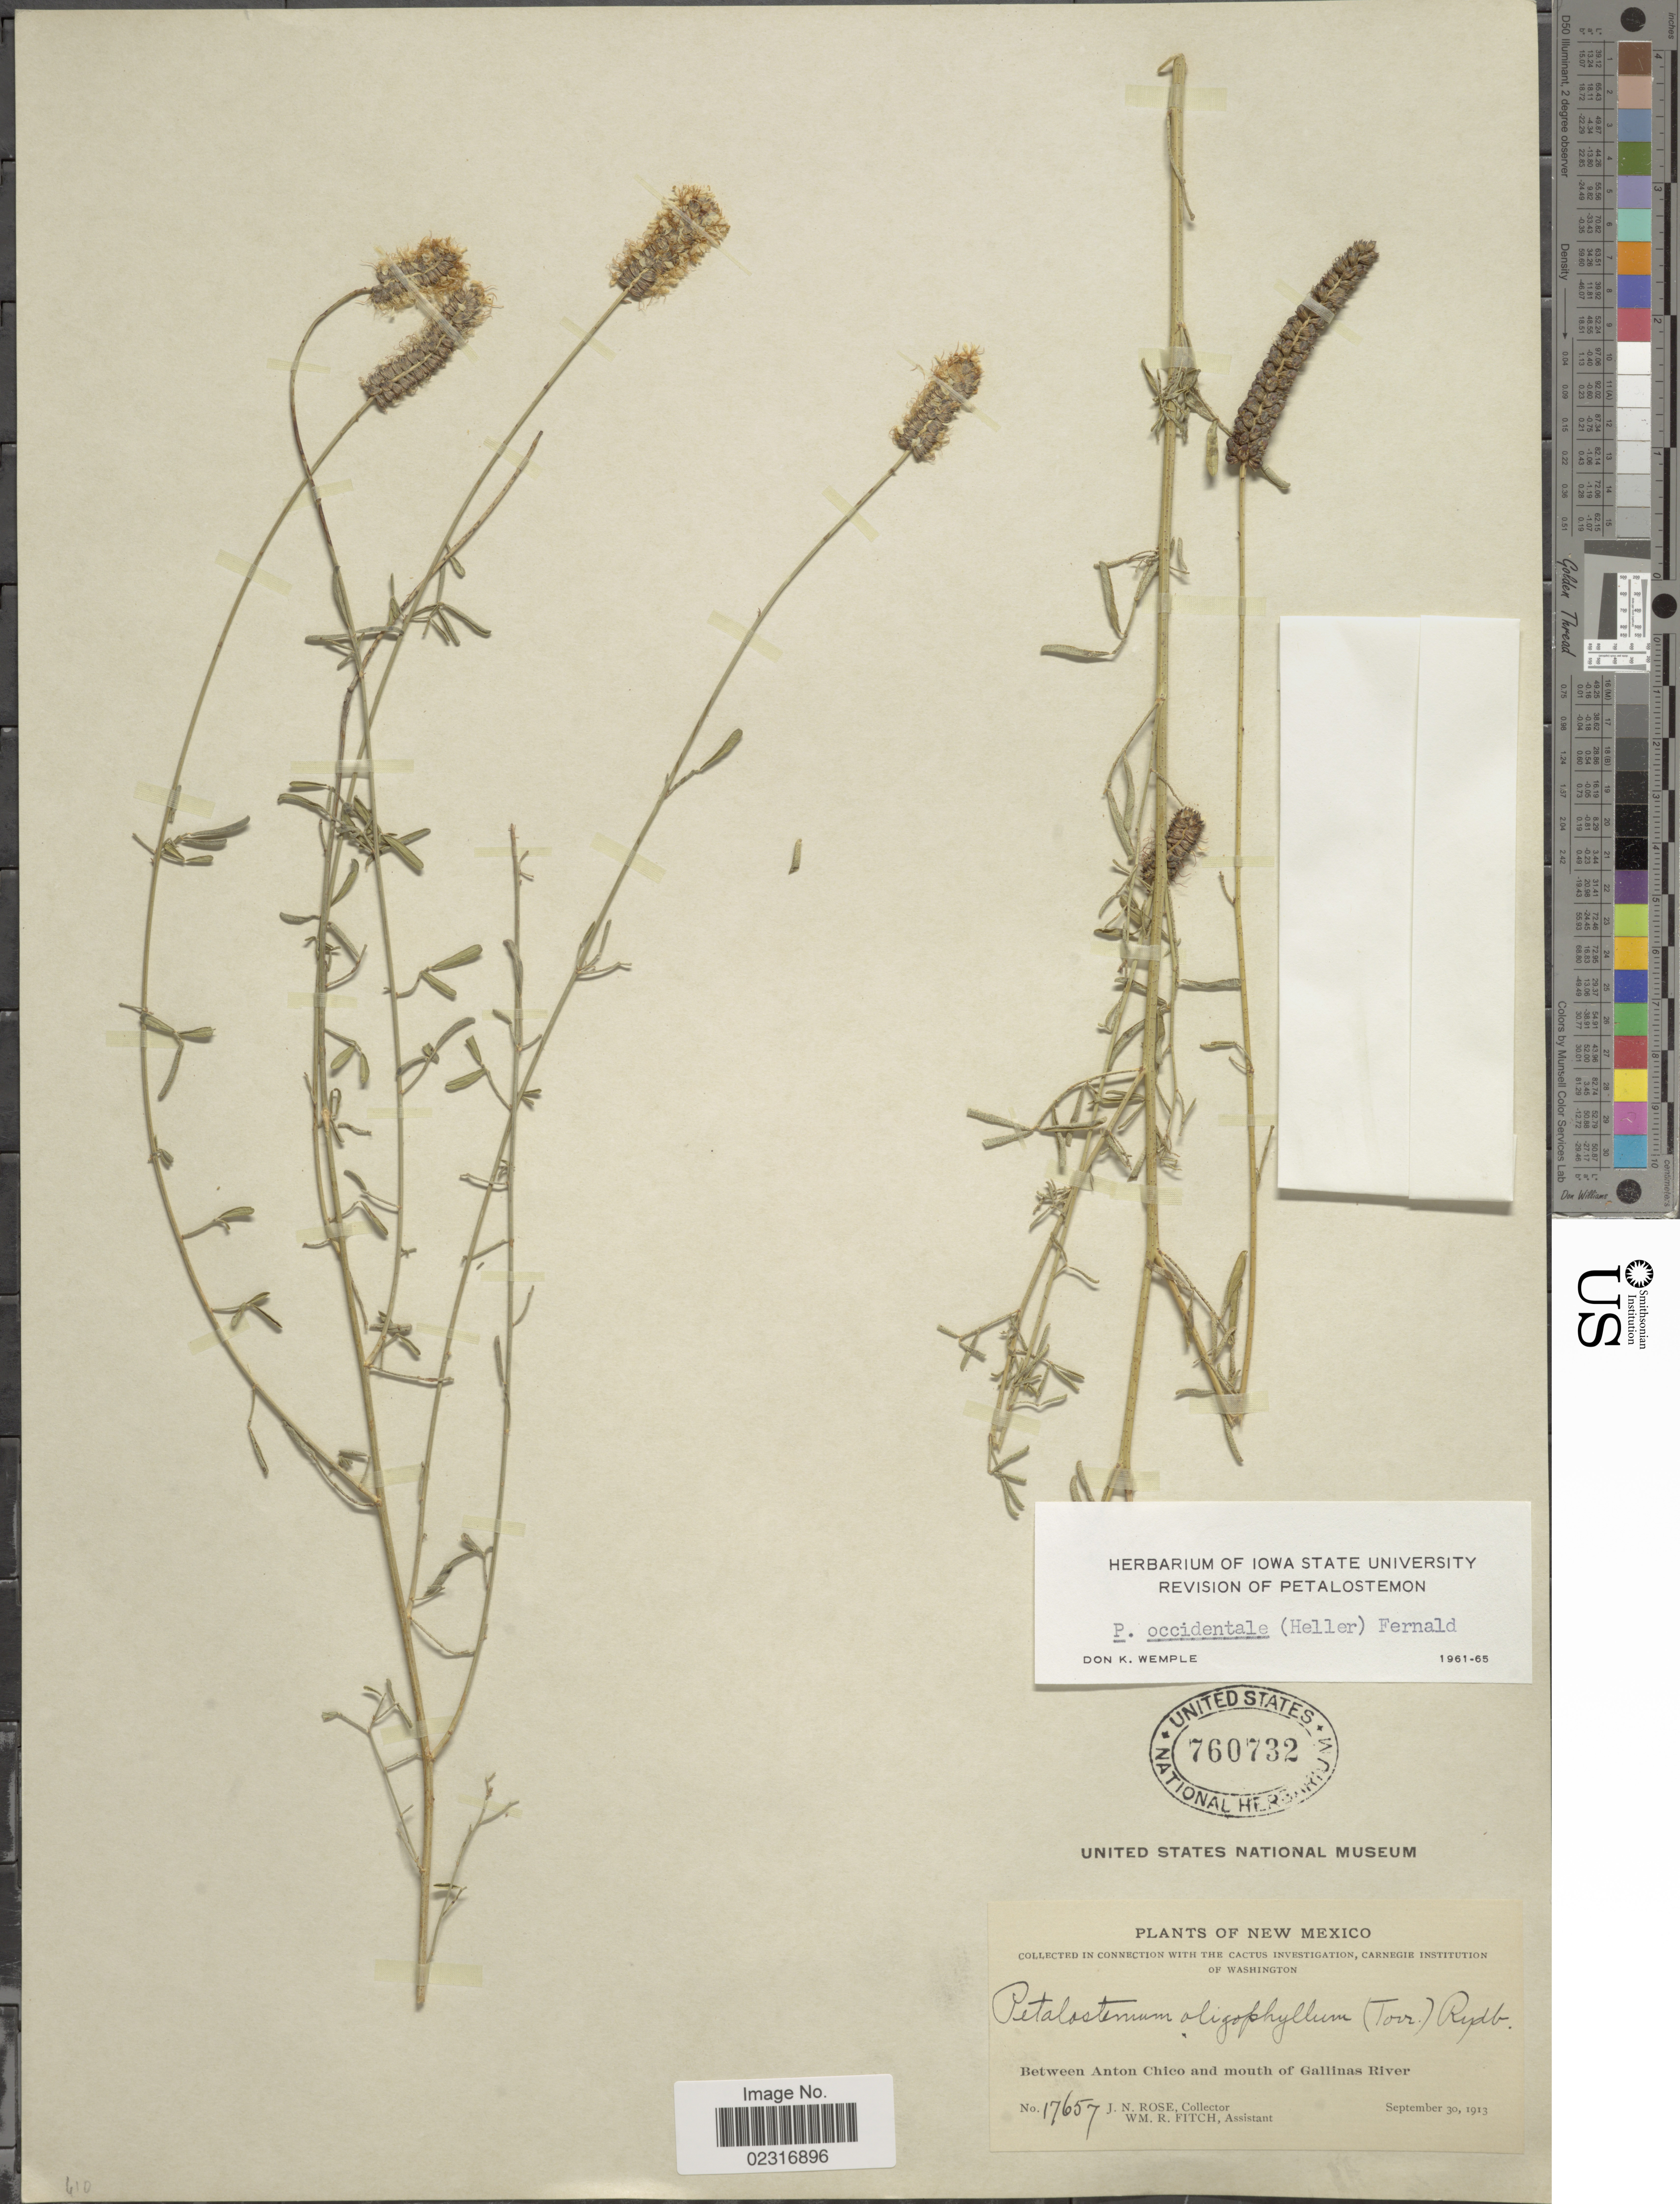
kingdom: Plantae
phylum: Tracheophyta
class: Magnoliopsida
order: Fabales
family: Fabaceae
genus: Dalea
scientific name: Dalea candida var. oligophylla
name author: (Torr) Shinners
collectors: J. N. Rose & W. R. Fitch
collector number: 17657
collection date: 1913-09-30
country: United States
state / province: New Mexico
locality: Between Anton Chico and mouth of Gallinas River.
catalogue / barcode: US 760732